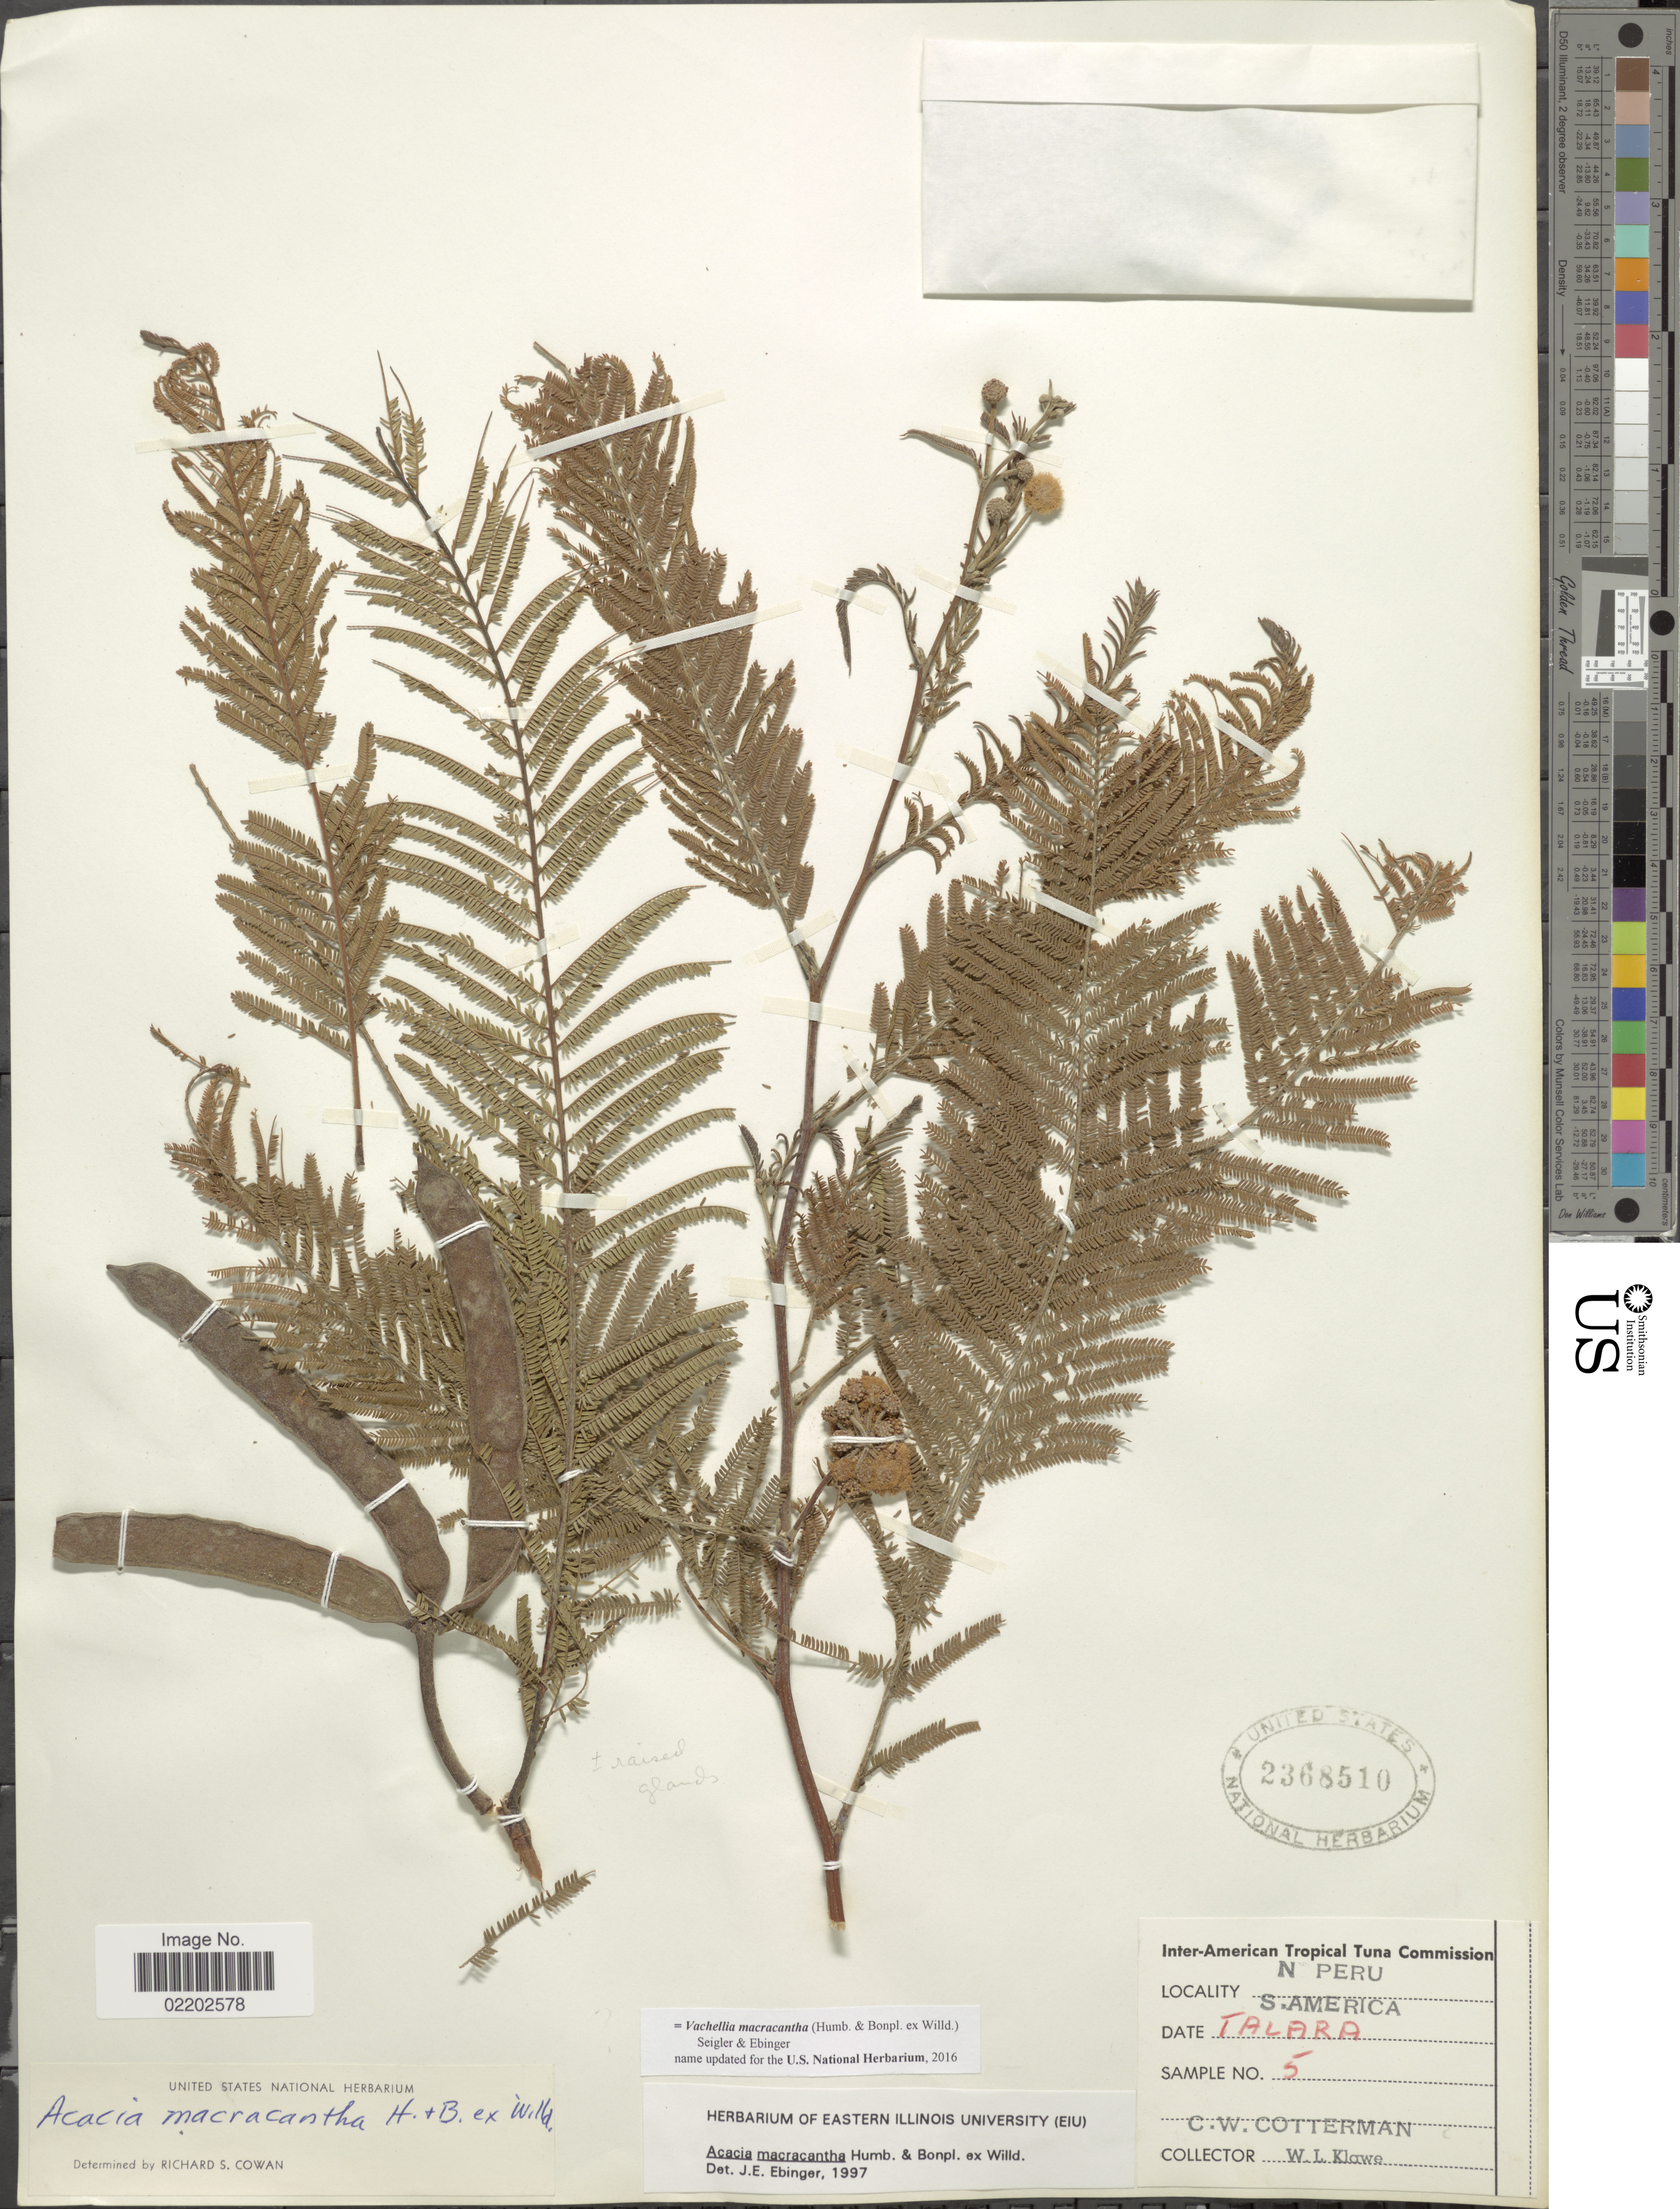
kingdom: Plantae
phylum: Tracheophyta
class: Magnoliopsida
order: Fabales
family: Fabaceae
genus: Vachellia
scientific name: Vachellia macracantha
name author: (Humb. & Bonpl. ex Willd.) Seigler & Ebinger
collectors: C. Cotterman & W. Klawe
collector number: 5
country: Peru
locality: N Peru, S. America, Talara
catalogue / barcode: US 2368510